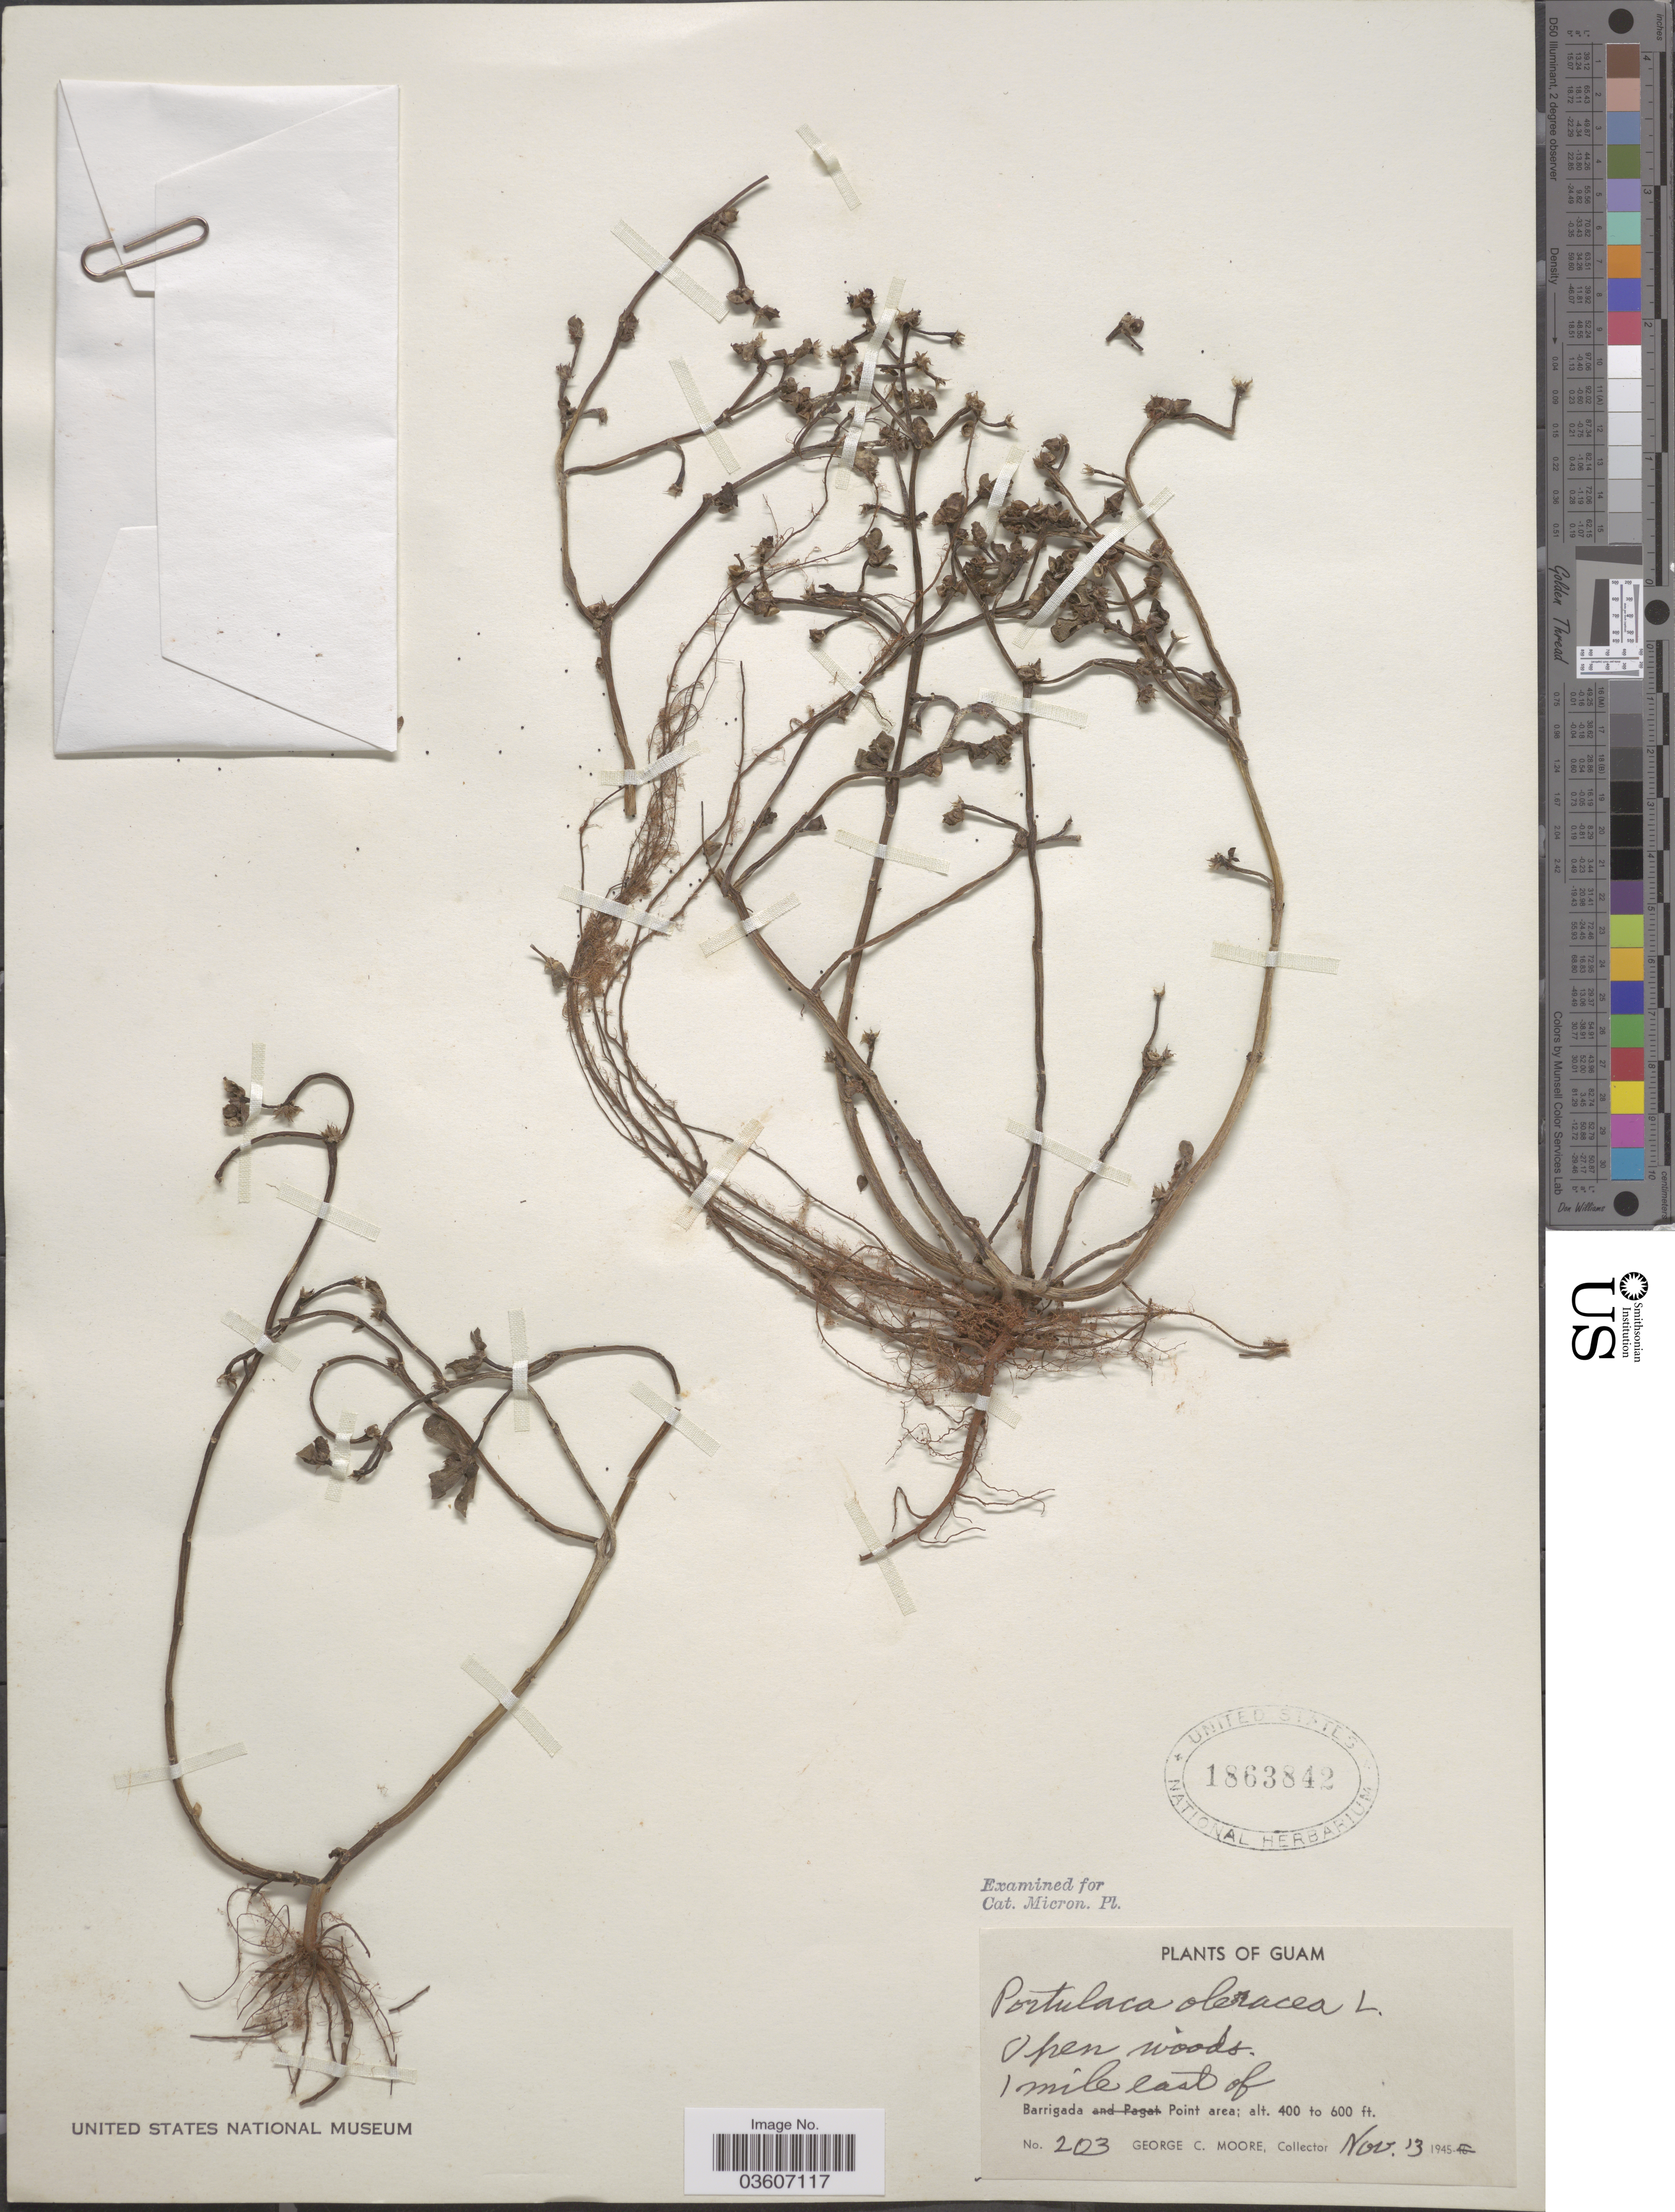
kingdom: Plantae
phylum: Tracheophyta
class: Magnoliopsida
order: Caryophyllales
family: Portulacaceae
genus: Portulaca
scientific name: Portulaca oleracea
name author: L.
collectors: G. C. Moore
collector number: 203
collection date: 1945-11-13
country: Guam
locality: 1 mile east of Barrigada Point area.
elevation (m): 122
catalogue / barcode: US 1863842